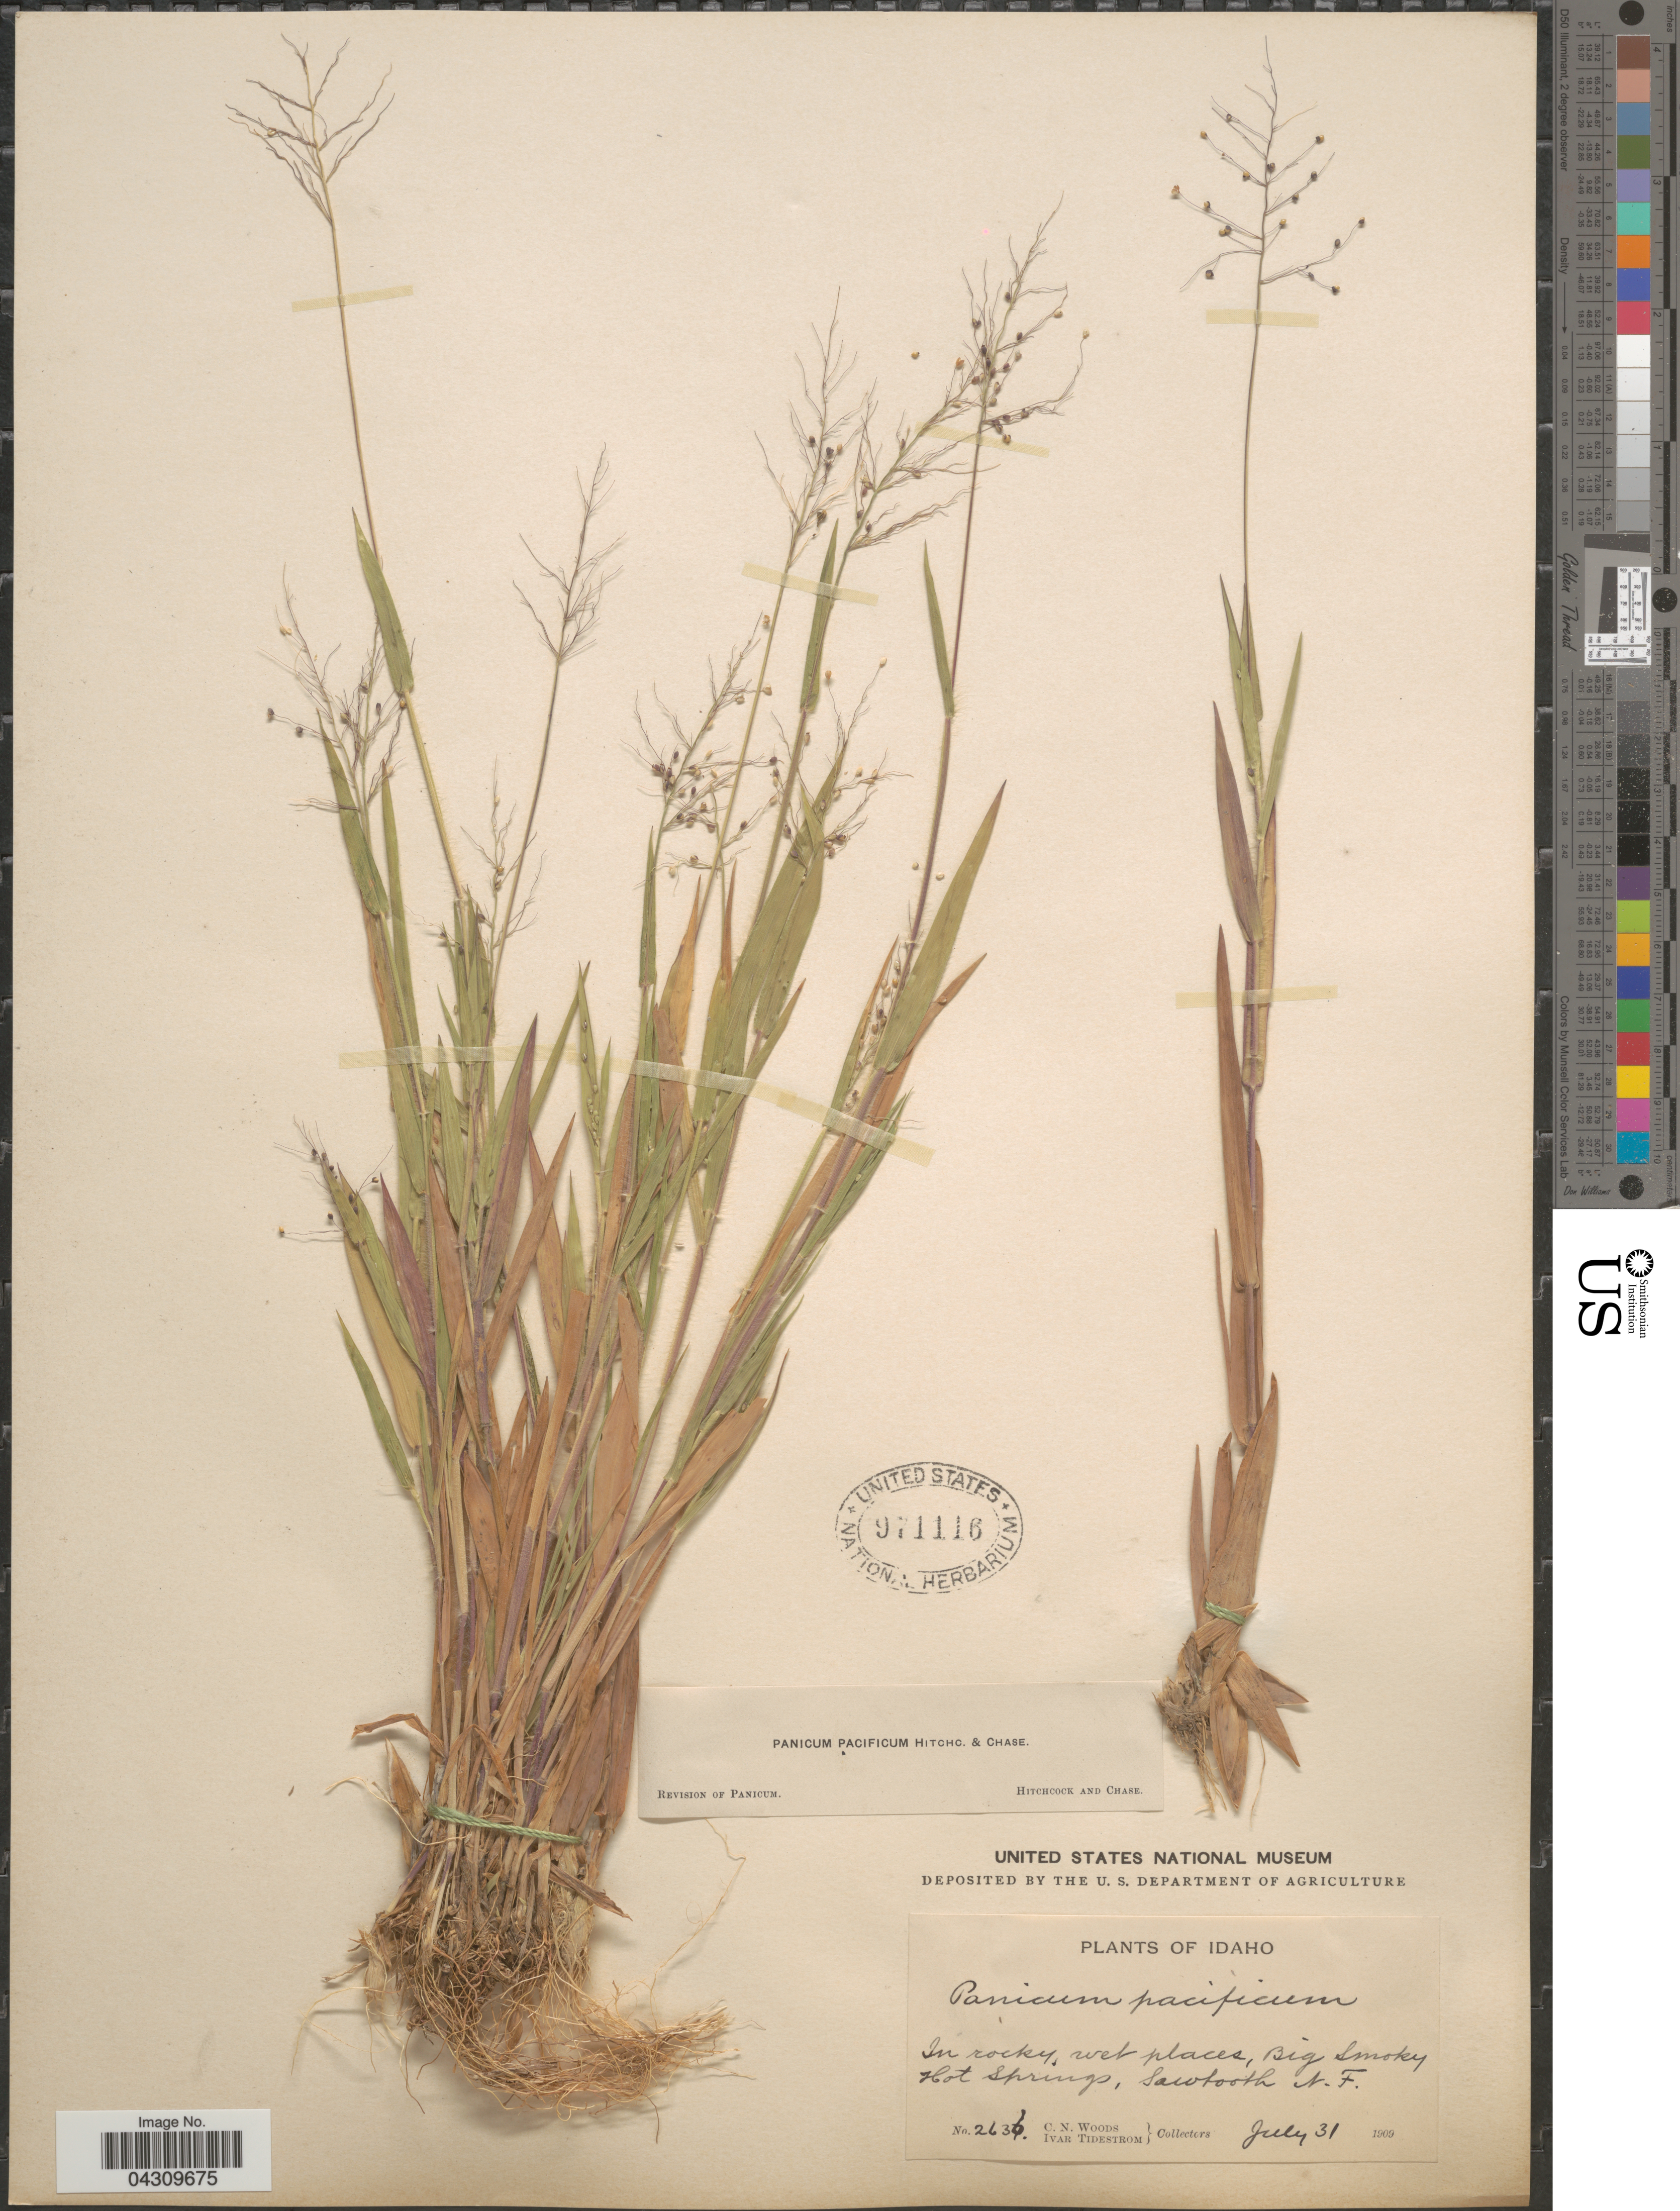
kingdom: Plantae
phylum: Tracheophyta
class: Liliopsida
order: Poales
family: Poaceae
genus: Dichanthelium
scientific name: Dichanthelium acuminatum var. acuminatum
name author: (Sw.) Gould & C.A. Clark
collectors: C. Woods & I. Tiderstrom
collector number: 2636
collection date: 1909-07-31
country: United States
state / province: Idaho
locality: In rocky, wet places, Big Smoky Hot Springs, Sawtooth N.F.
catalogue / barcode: US 971116